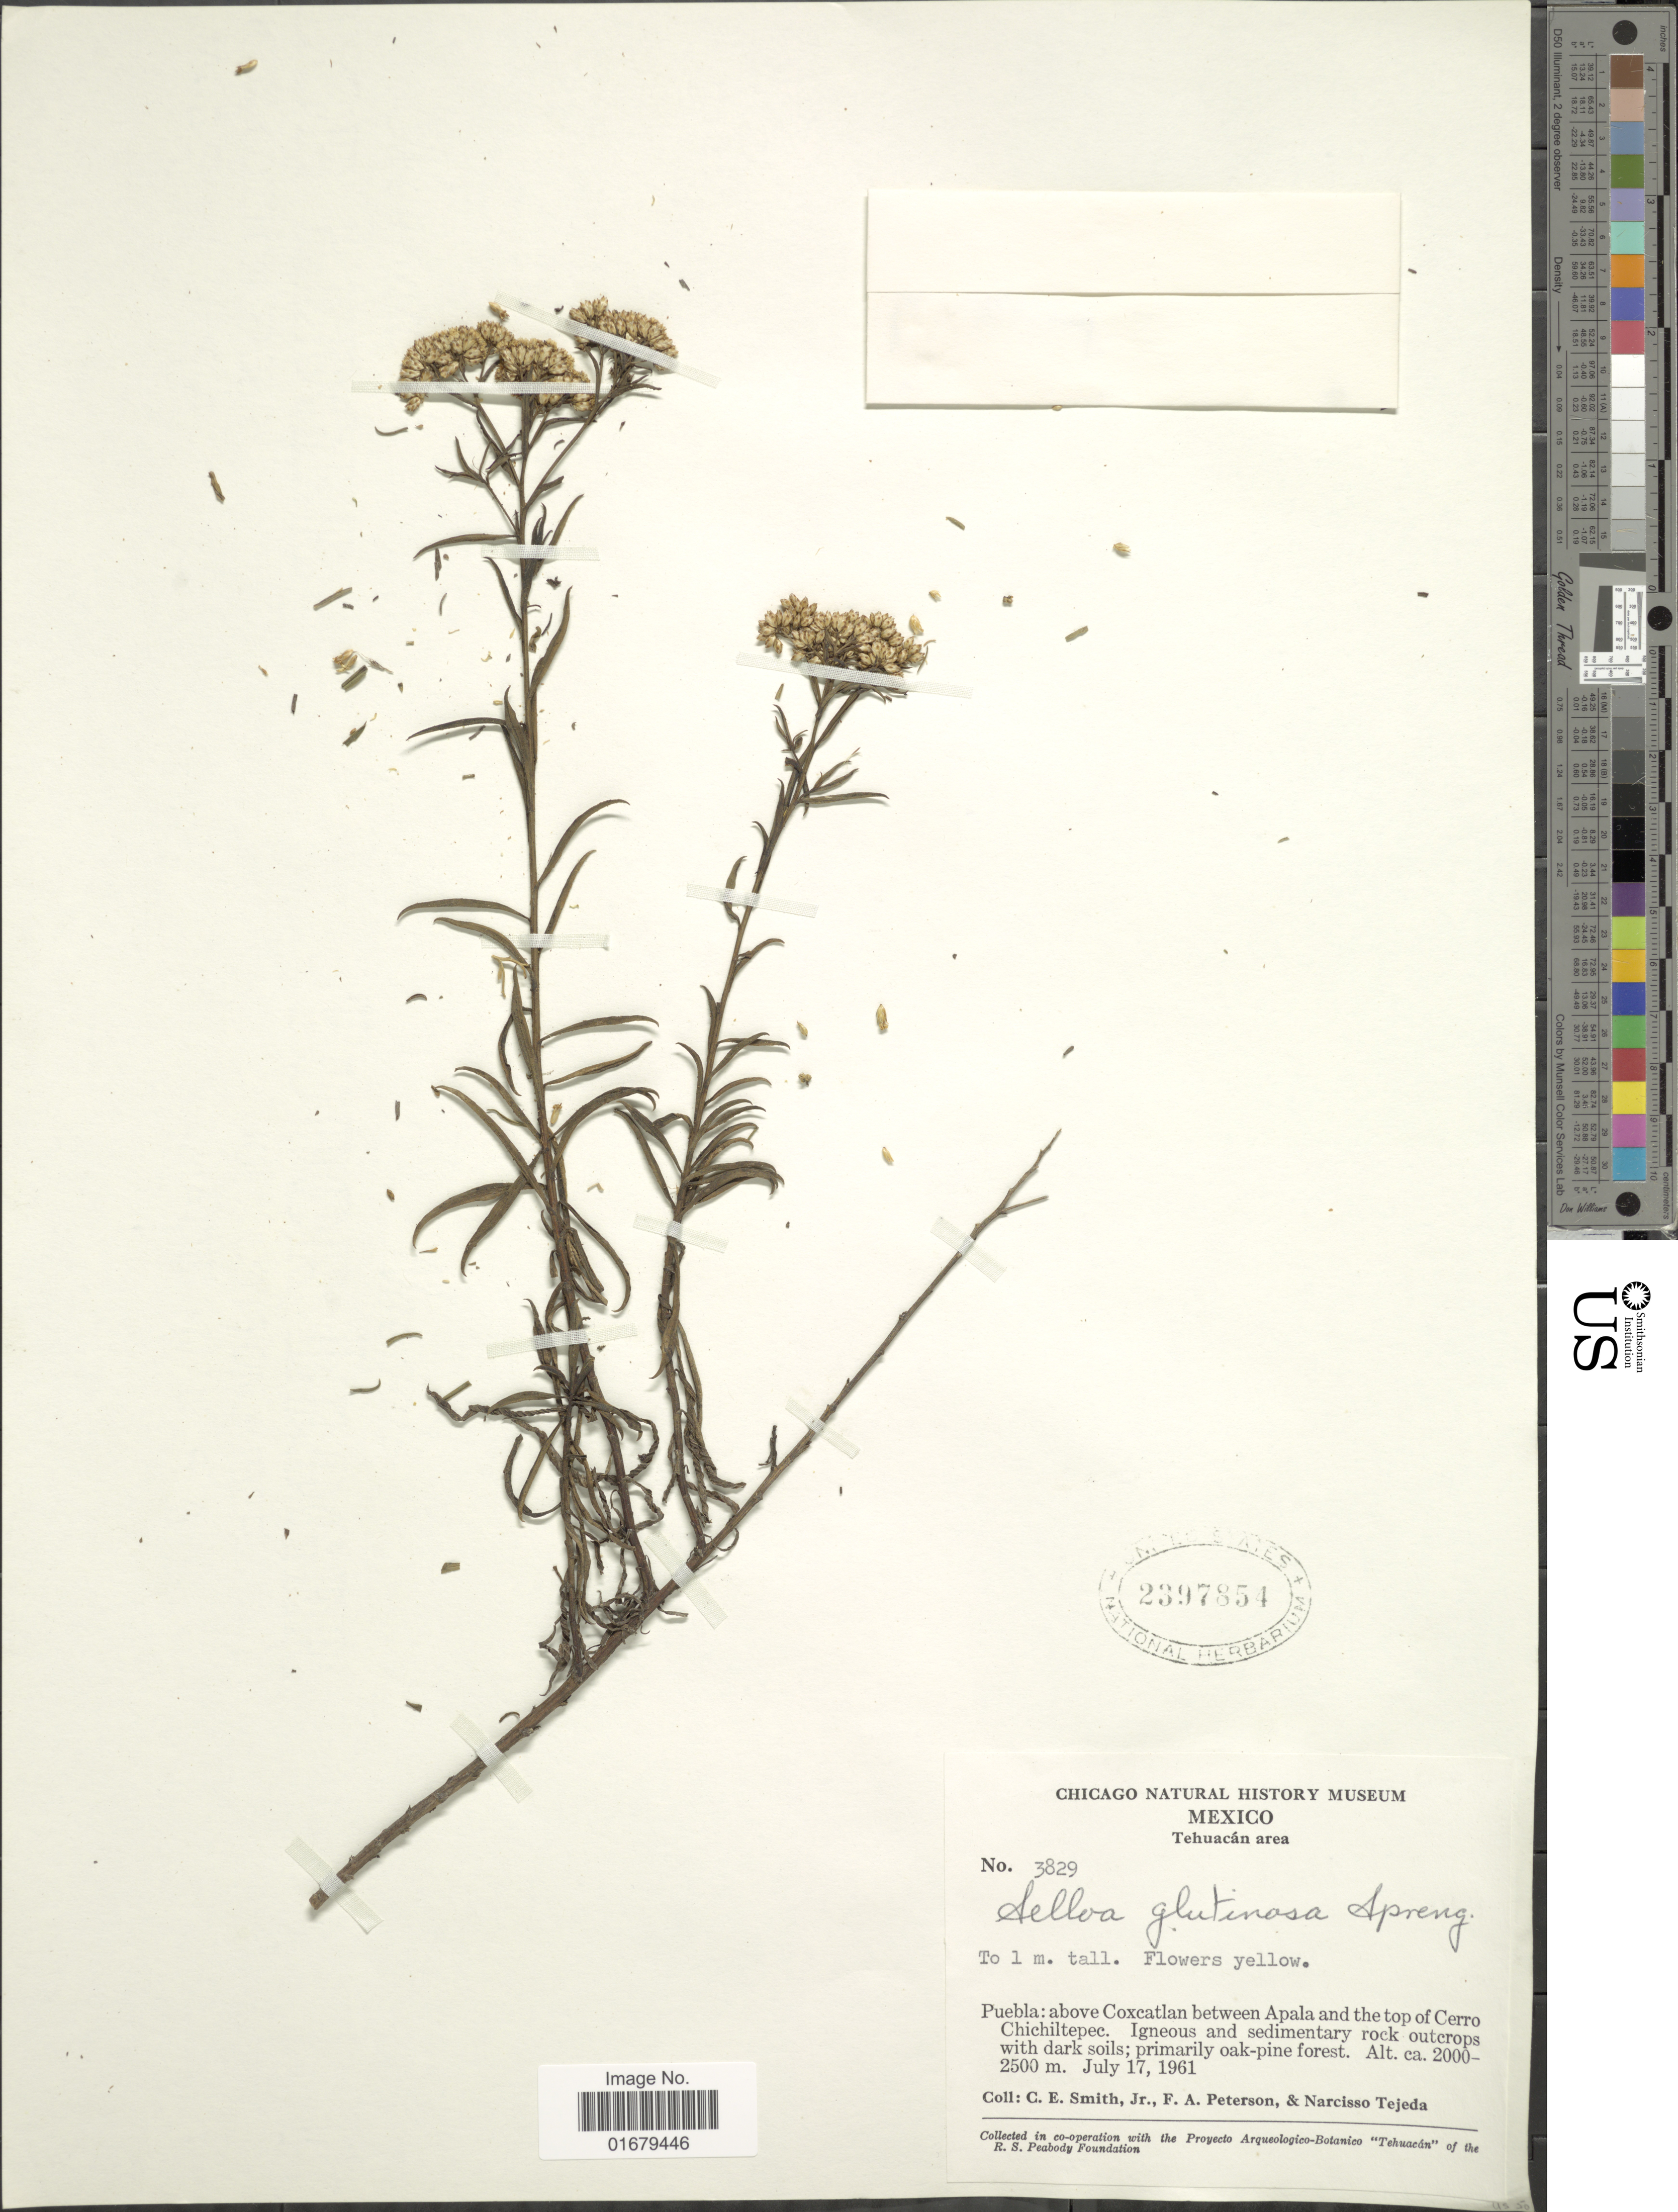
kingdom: Plantae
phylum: Tracheophyta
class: Magnoliopsida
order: Asterales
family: Asteraceae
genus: Gymnosperma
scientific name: Gymnosperma glutinosum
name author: (Spreng.) Less.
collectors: C. E. Smith Jr., F. A. Peterson & N. Tejeda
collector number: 3829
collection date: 1961-07-17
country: Mexico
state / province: Puebla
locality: Tehuacán area, above Coxcatlan between Apala and the top of Cerro Chichiltepec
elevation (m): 2000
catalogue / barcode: US 2397854